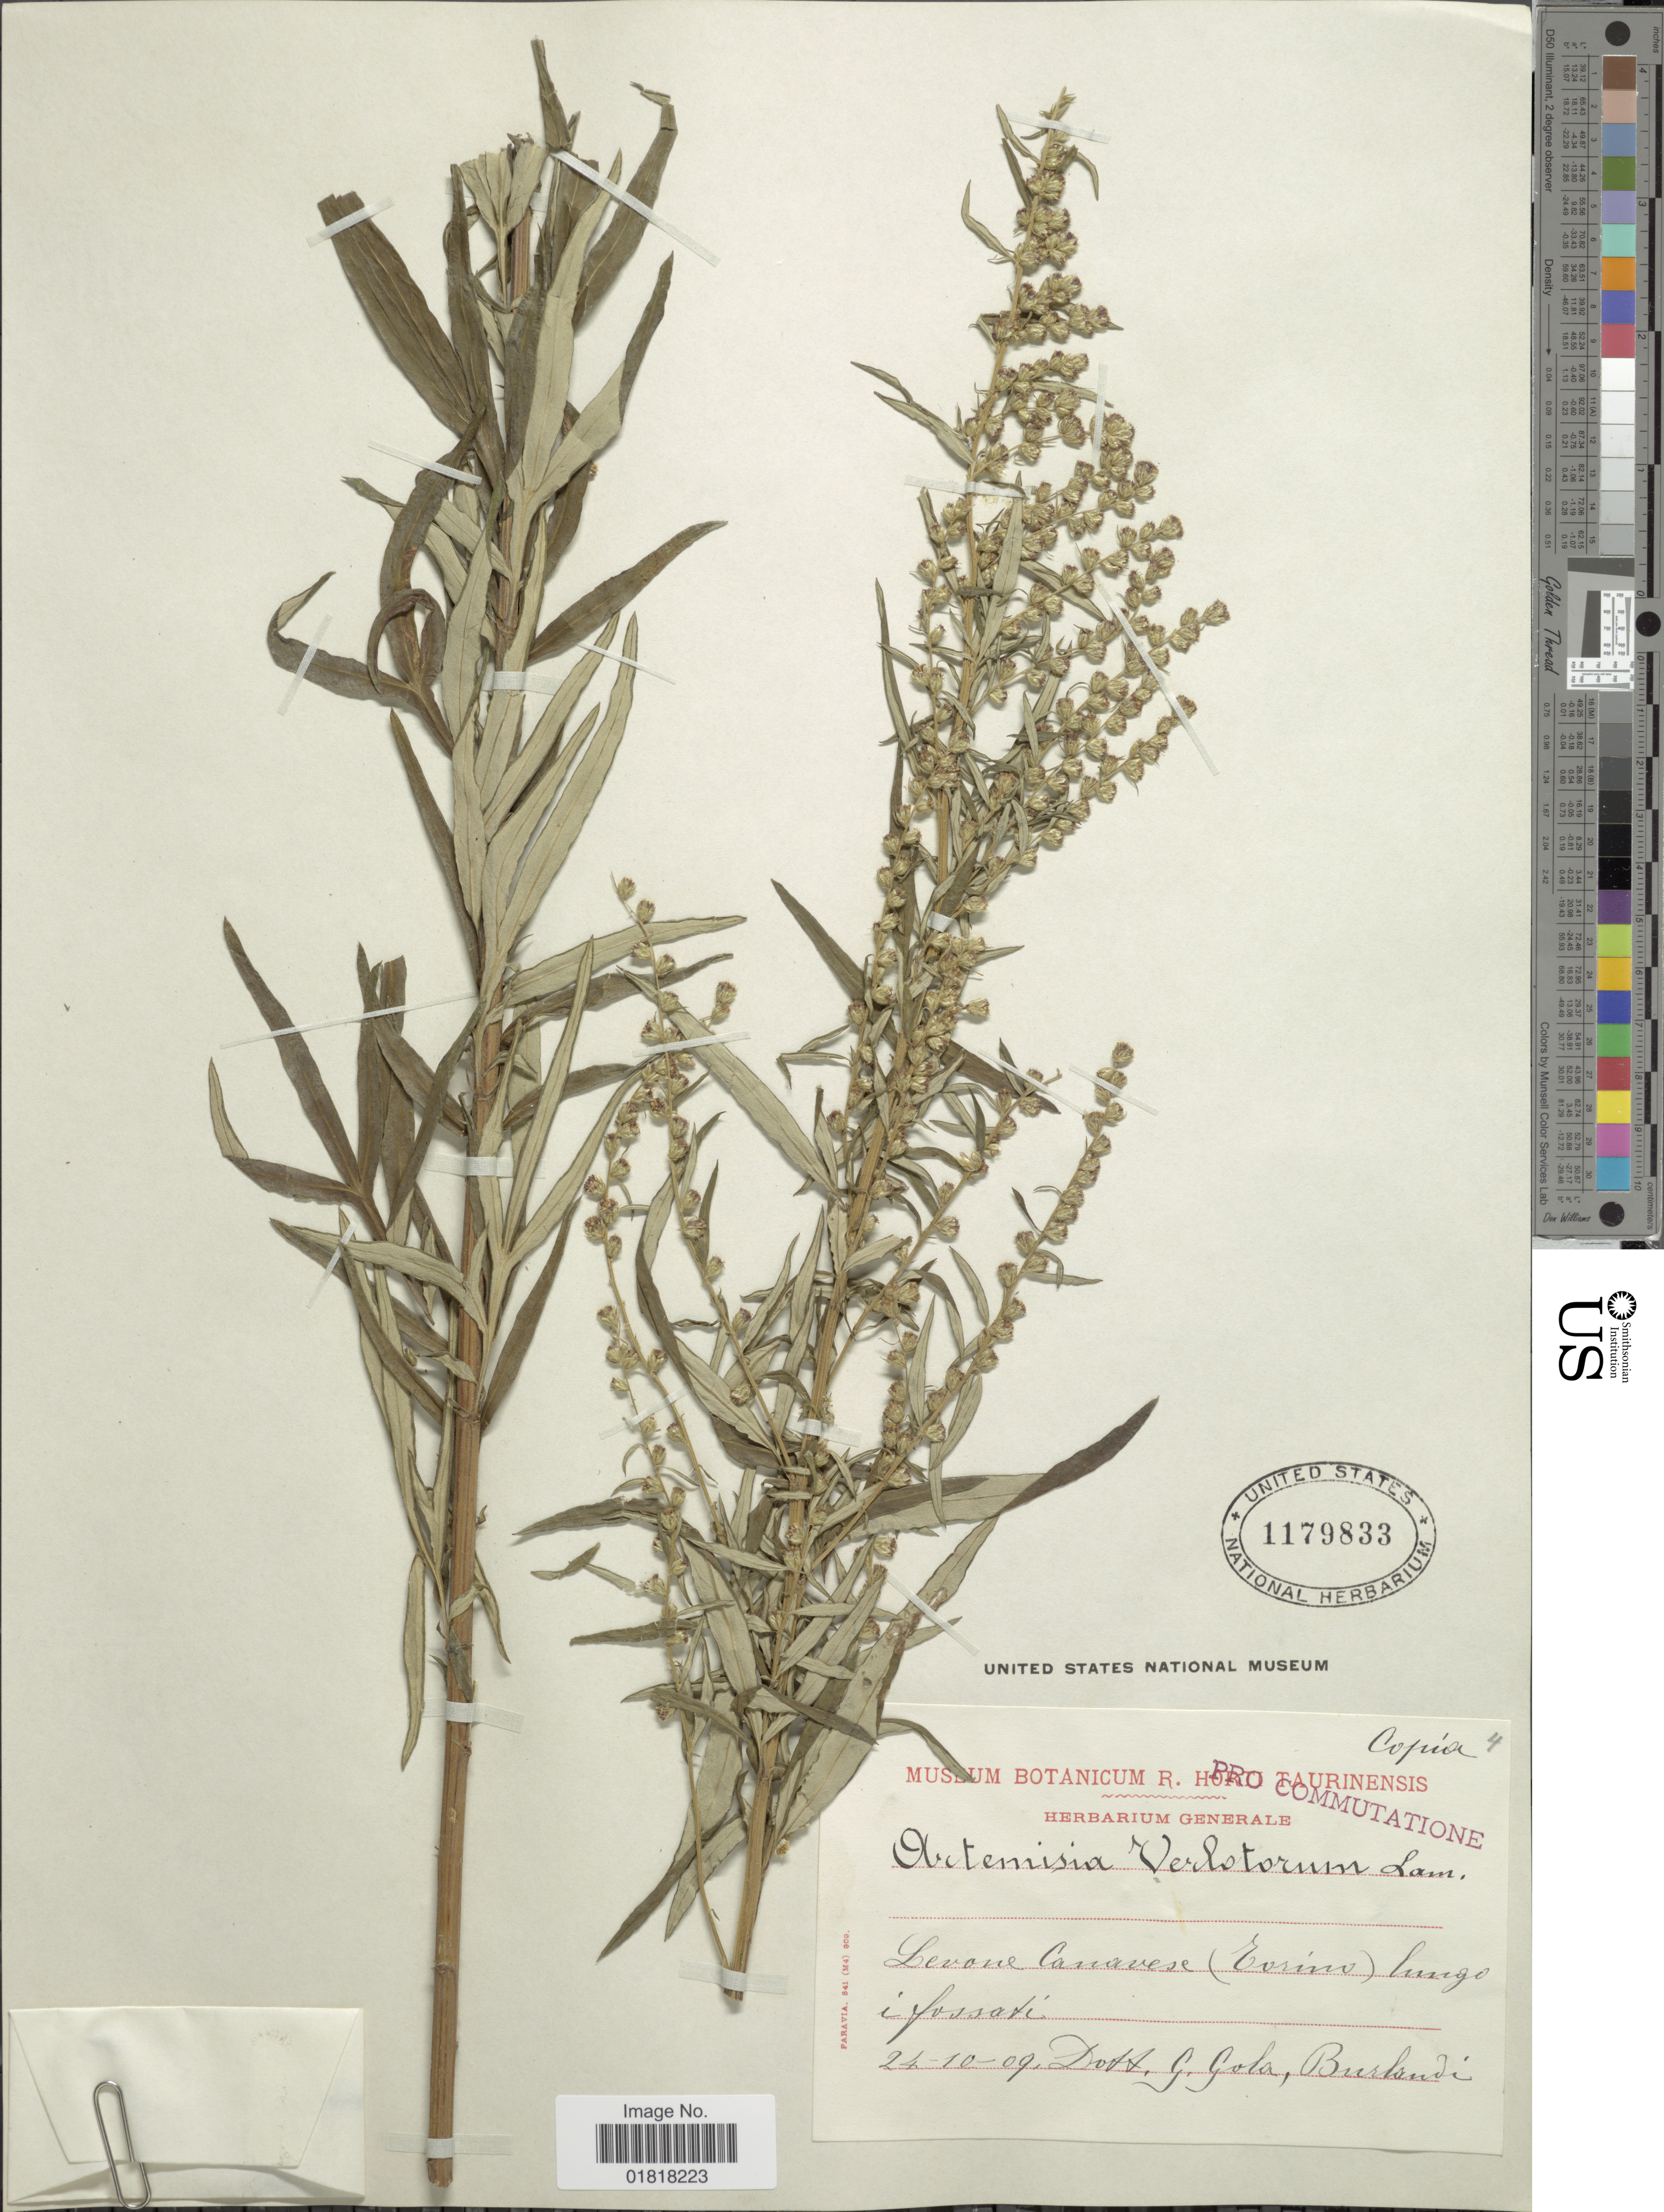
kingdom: Plantae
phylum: Tracheophyta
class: Magnoliopsida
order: Asterales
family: Asteraceae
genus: Artemisia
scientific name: Artemisia verlotorum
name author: Lamotte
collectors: G. Gola & Burlandi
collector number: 4?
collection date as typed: Transcribed d/m/y: 24/10/9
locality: Levone Canavese (Evrino) lungo ifossati [interpreted]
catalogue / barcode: US 1179833